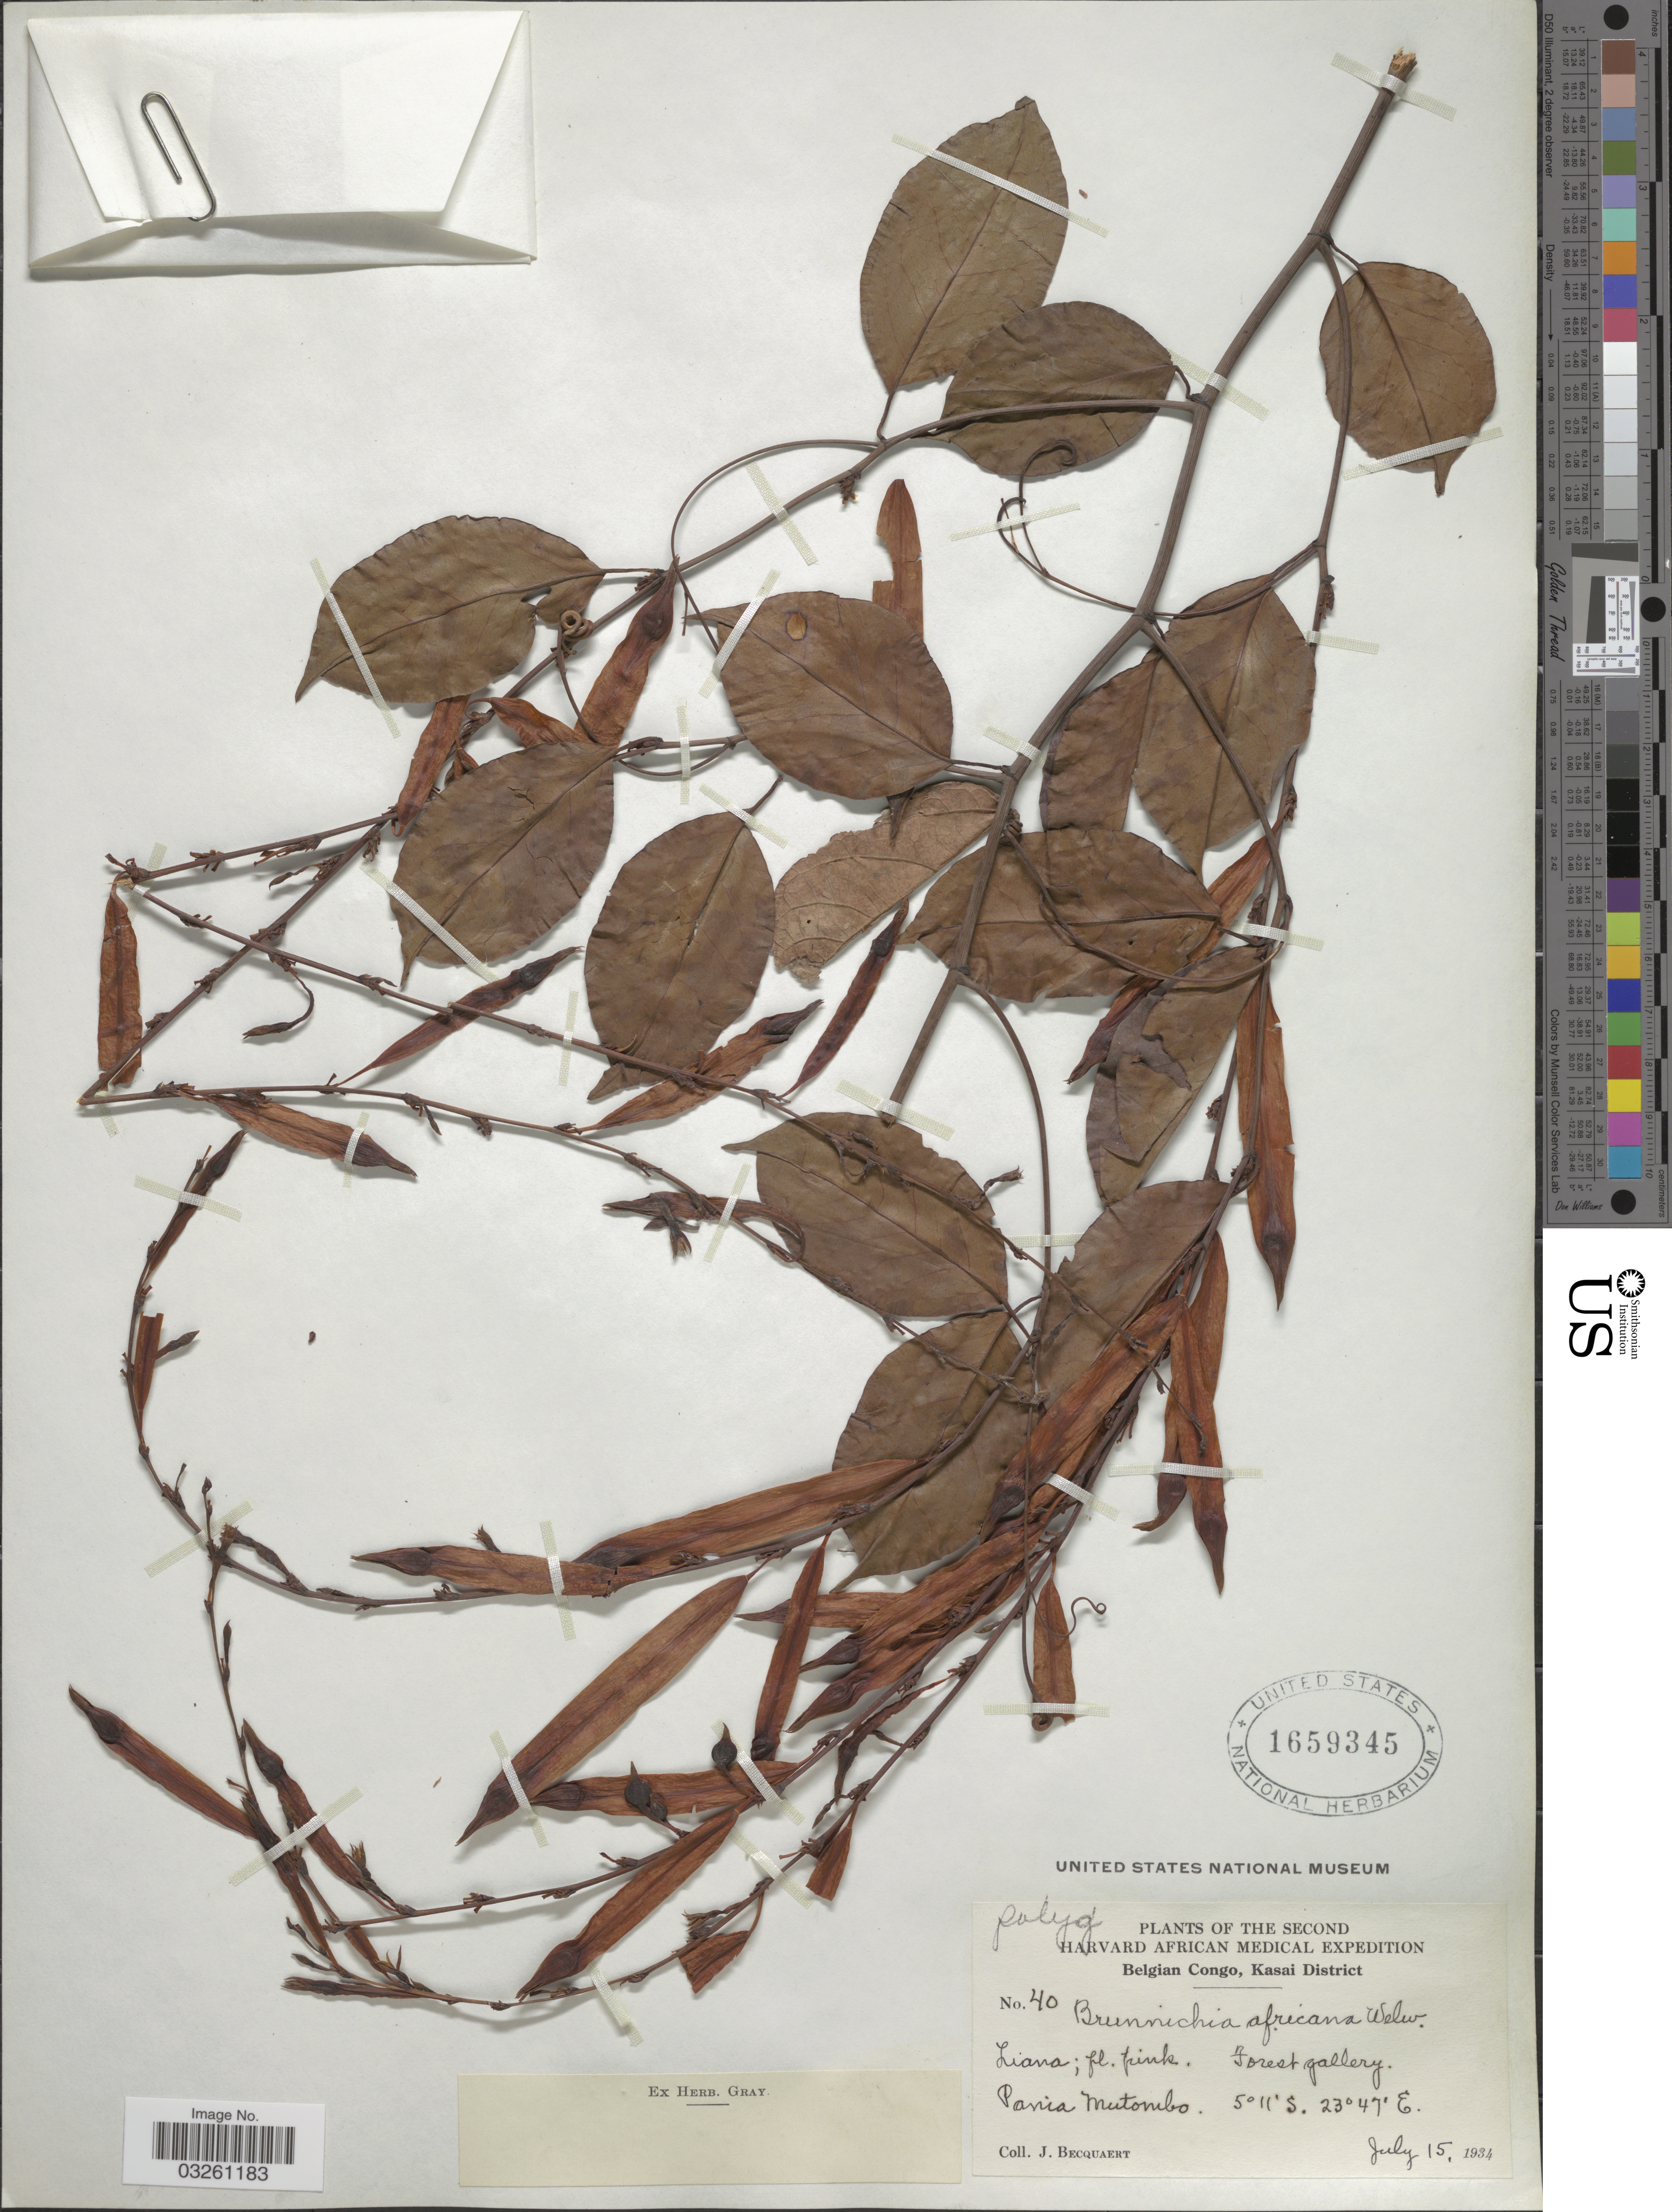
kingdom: Plantae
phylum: Tracheophyta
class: Magnoliopsida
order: Caryophyllales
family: Polygonaceae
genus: Brunnichia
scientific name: Brunnichia africana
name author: Welw.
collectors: J. Becquaert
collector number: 40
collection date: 1934-07-15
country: Congo, Democratic Republic of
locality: Belgian Congo, Kasai District. Forest gallery. Pania Mutombo.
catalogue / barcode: US 1659345